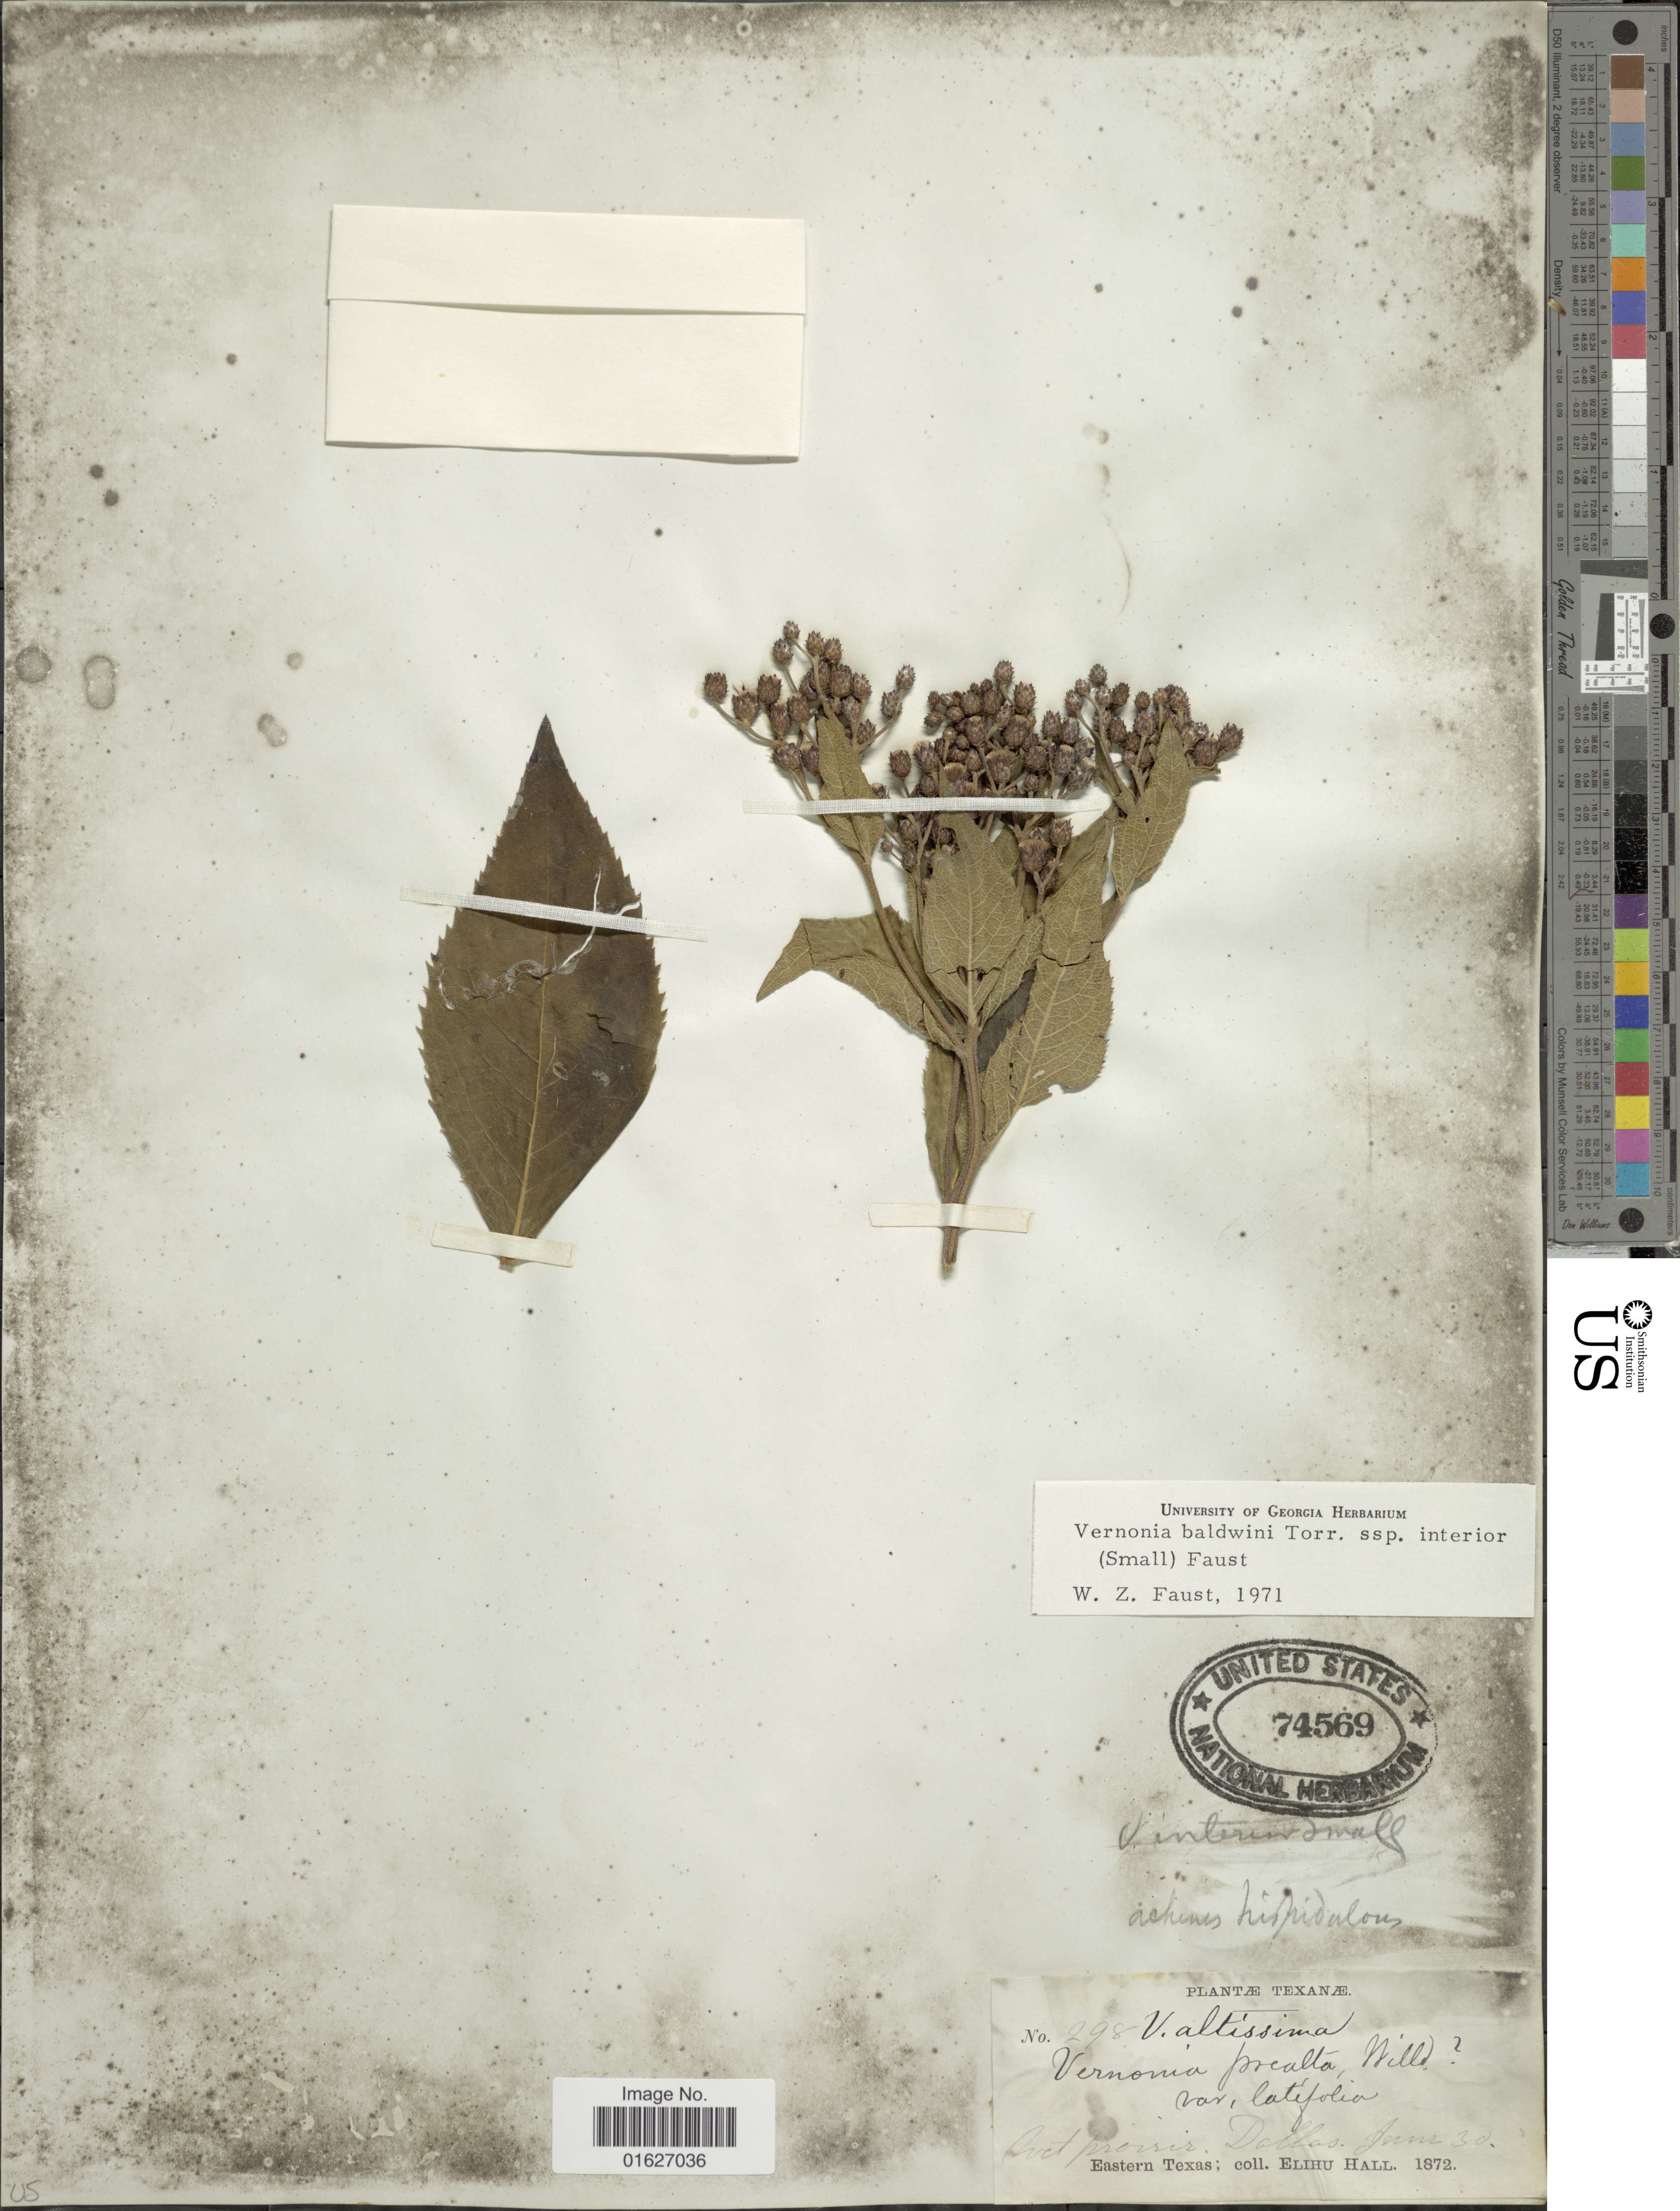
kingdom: Plantae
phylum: Tracheophyta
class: Magnoliopsida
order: Asterales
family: Asteraceae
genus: Vernonia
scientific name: Vernonia baldwinii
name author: Torr.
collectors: E. Hall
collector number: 298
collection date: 1872-06-30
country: United States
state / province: Texas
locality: Dallas.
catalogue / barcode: US 74569